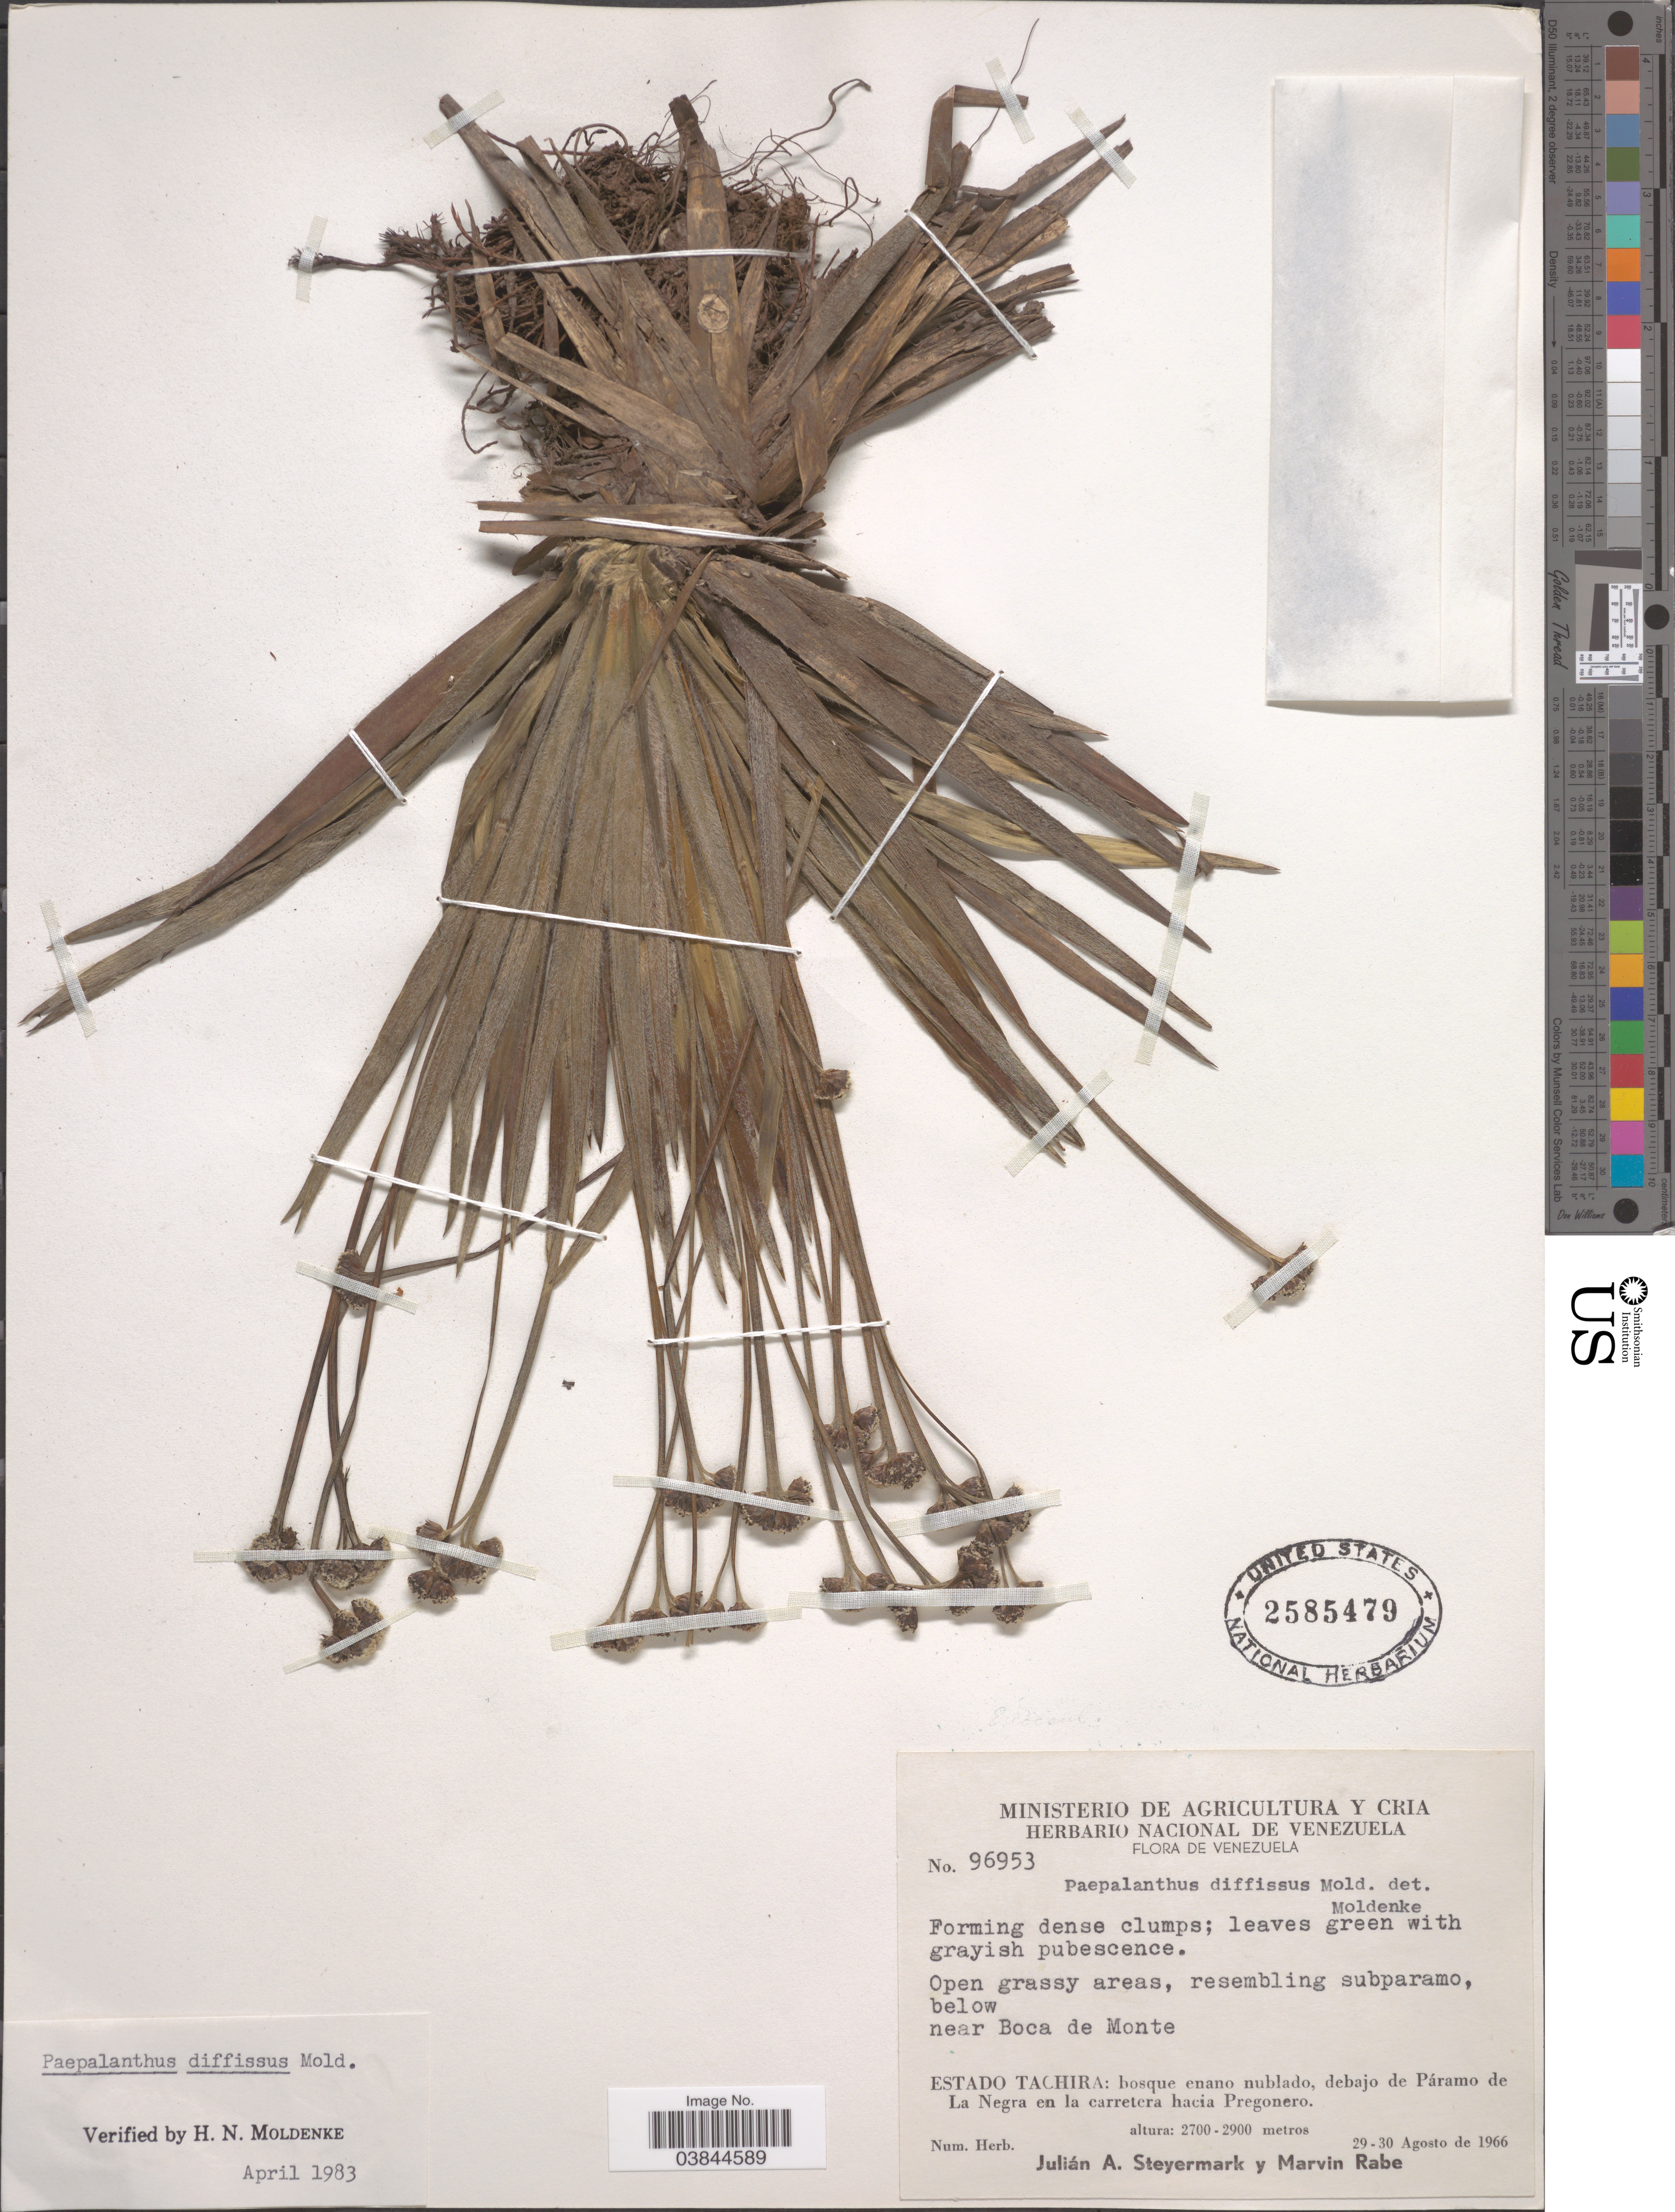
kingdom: Plantae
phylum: Tracheophyta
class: Liliopsida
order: Poales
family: Eriocaulaceae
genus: Paepalanthus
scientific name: Paepalanthus diffissus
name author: Moldenke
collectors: J. Steyermark & M. Rabe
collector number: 96953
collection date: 1966-08-29/1966-08-30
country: Venezuela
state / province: Tachira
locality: Near Boca de Monte. Debajo de Páramo de La Negra en la carretera hacia Pregonero.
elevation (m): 2700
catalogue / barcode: US 2585479